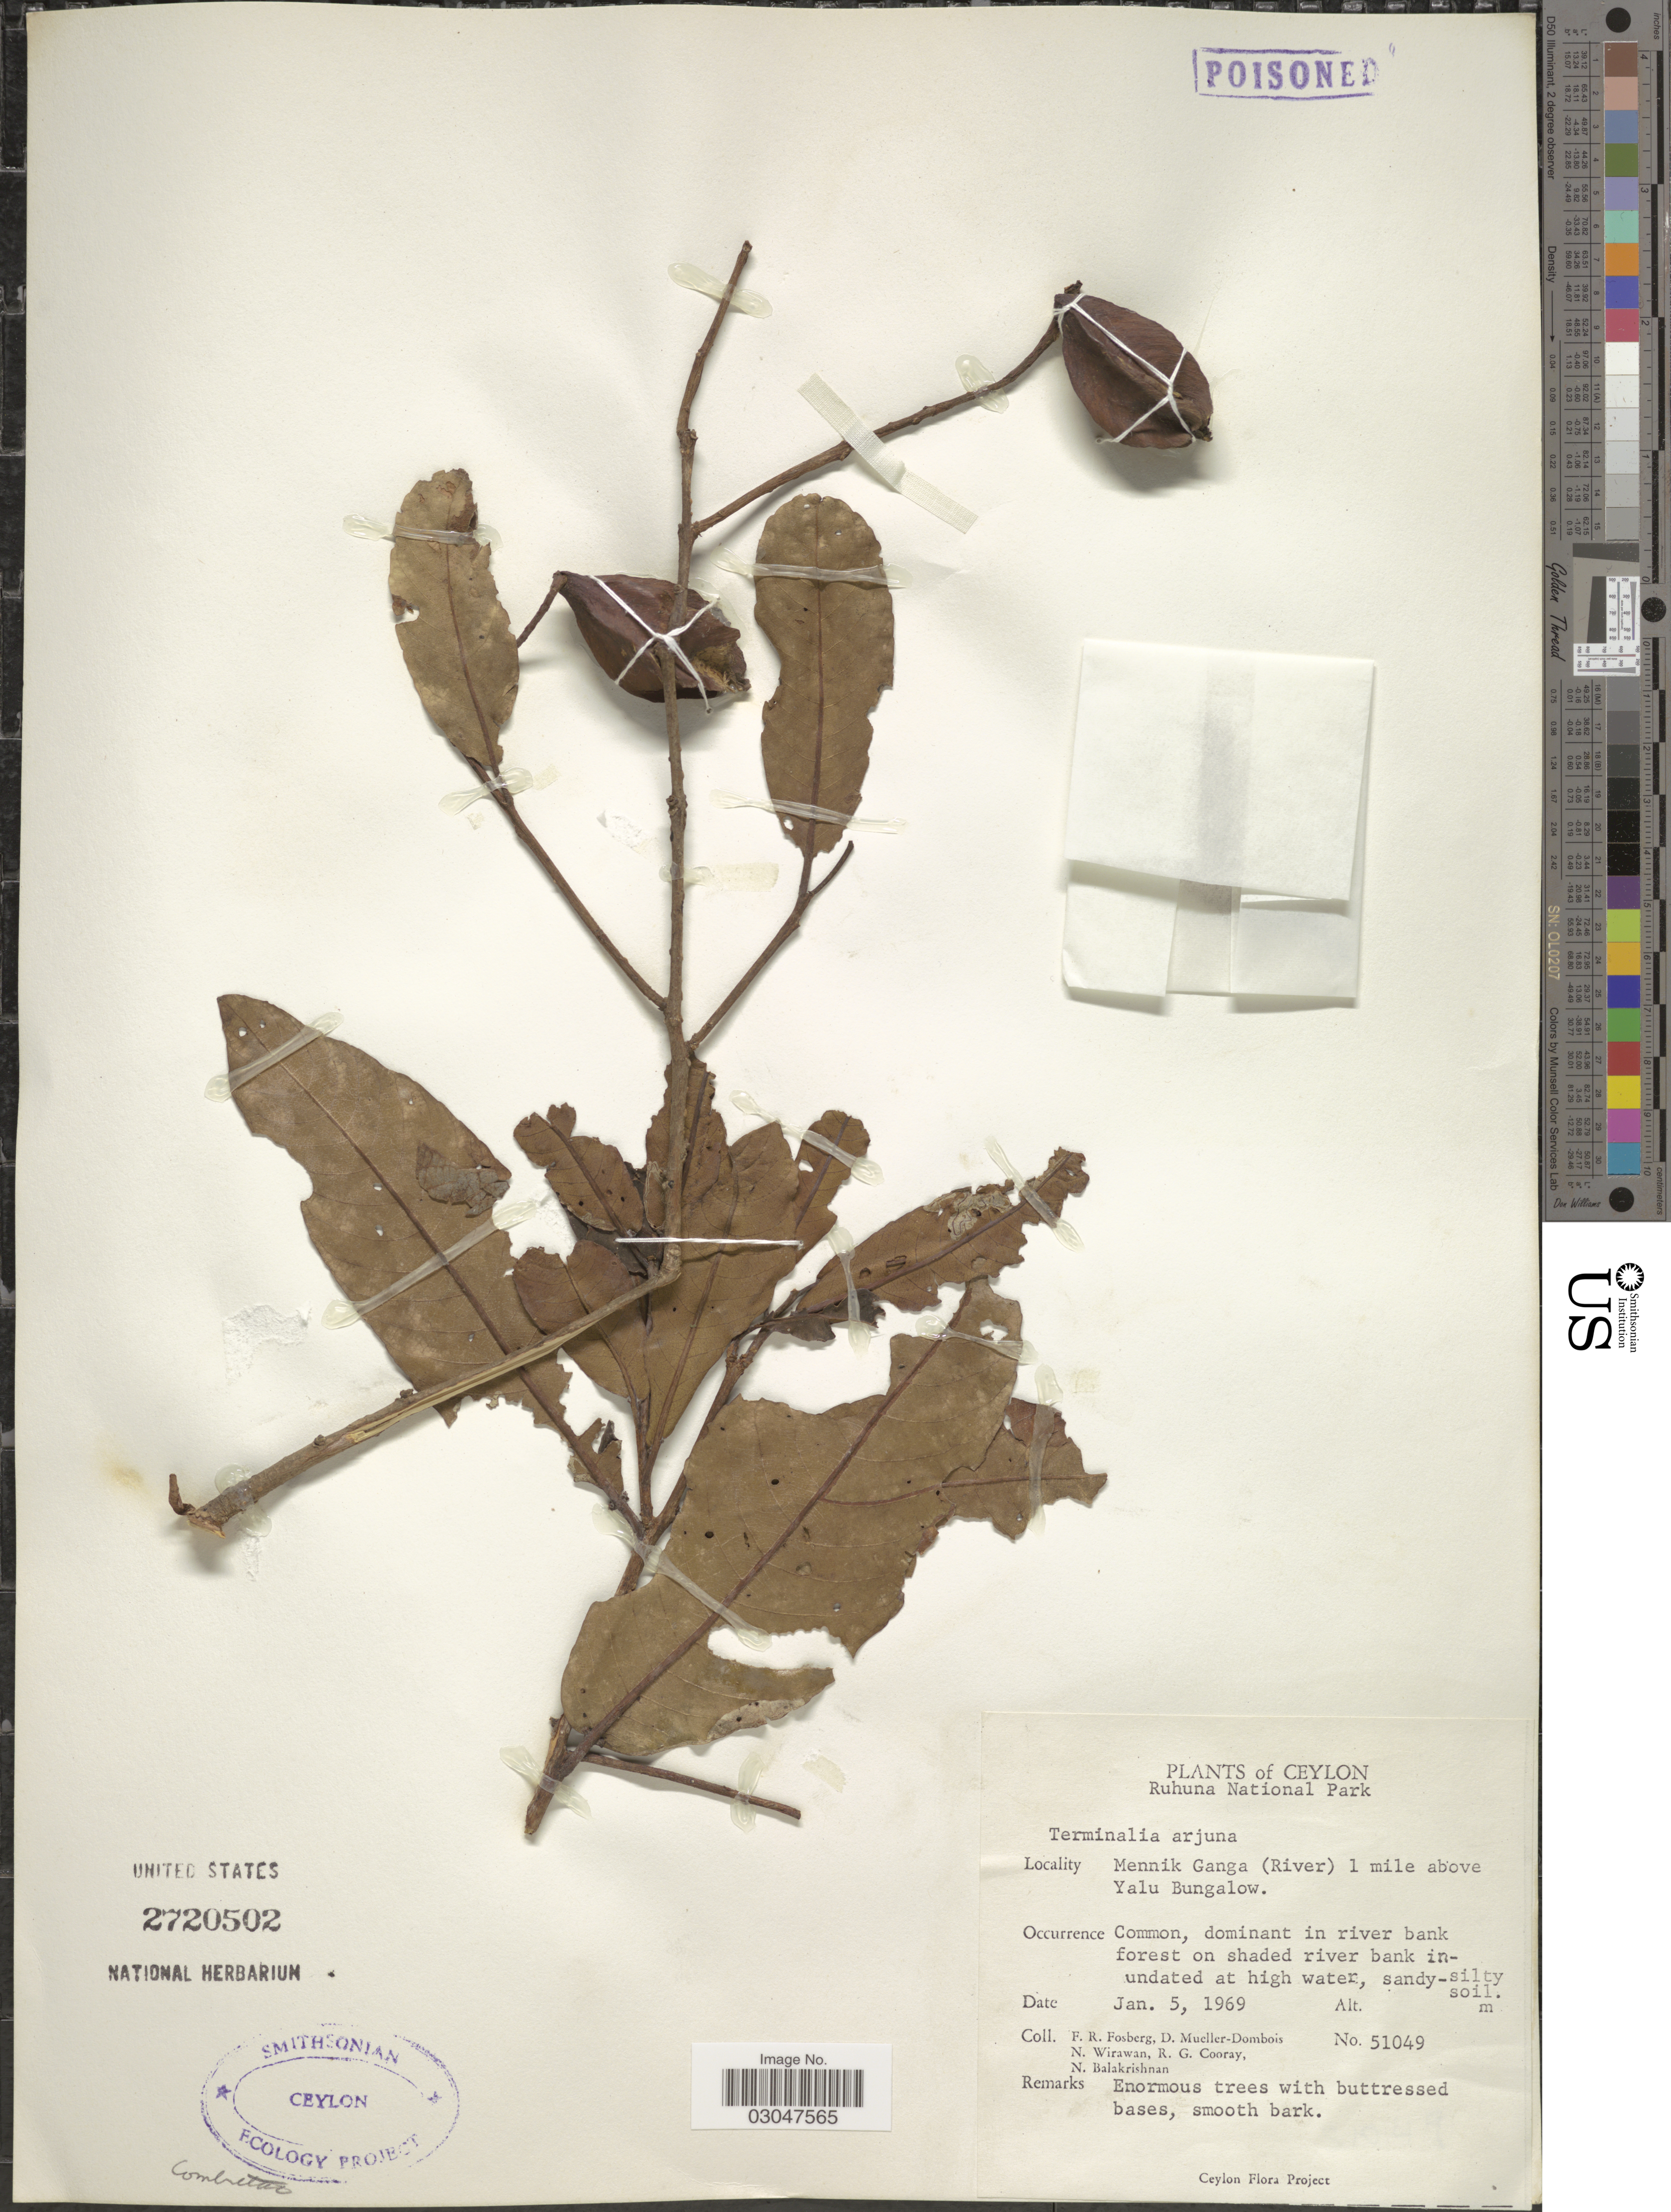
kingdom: Plantae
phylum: Tracheophyta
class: Magnoliopsida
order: Myrtales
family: Combretaceae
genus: Terminalia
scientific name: Terminalia arjuna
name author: (Roxb. ex DC.) Wight & Arn.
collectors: F. R. Fosberg, D. Mueller-Dombois, N. Wirawan, R. Cooray & N. Balakrishnan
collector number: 51049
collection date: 1969-01-05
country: Sri Lanka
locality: Ceylon. Ruhuna National Park. Mennik Ganga (River) 1 mile above Yalu Bungalow.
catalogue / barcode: US 2720502